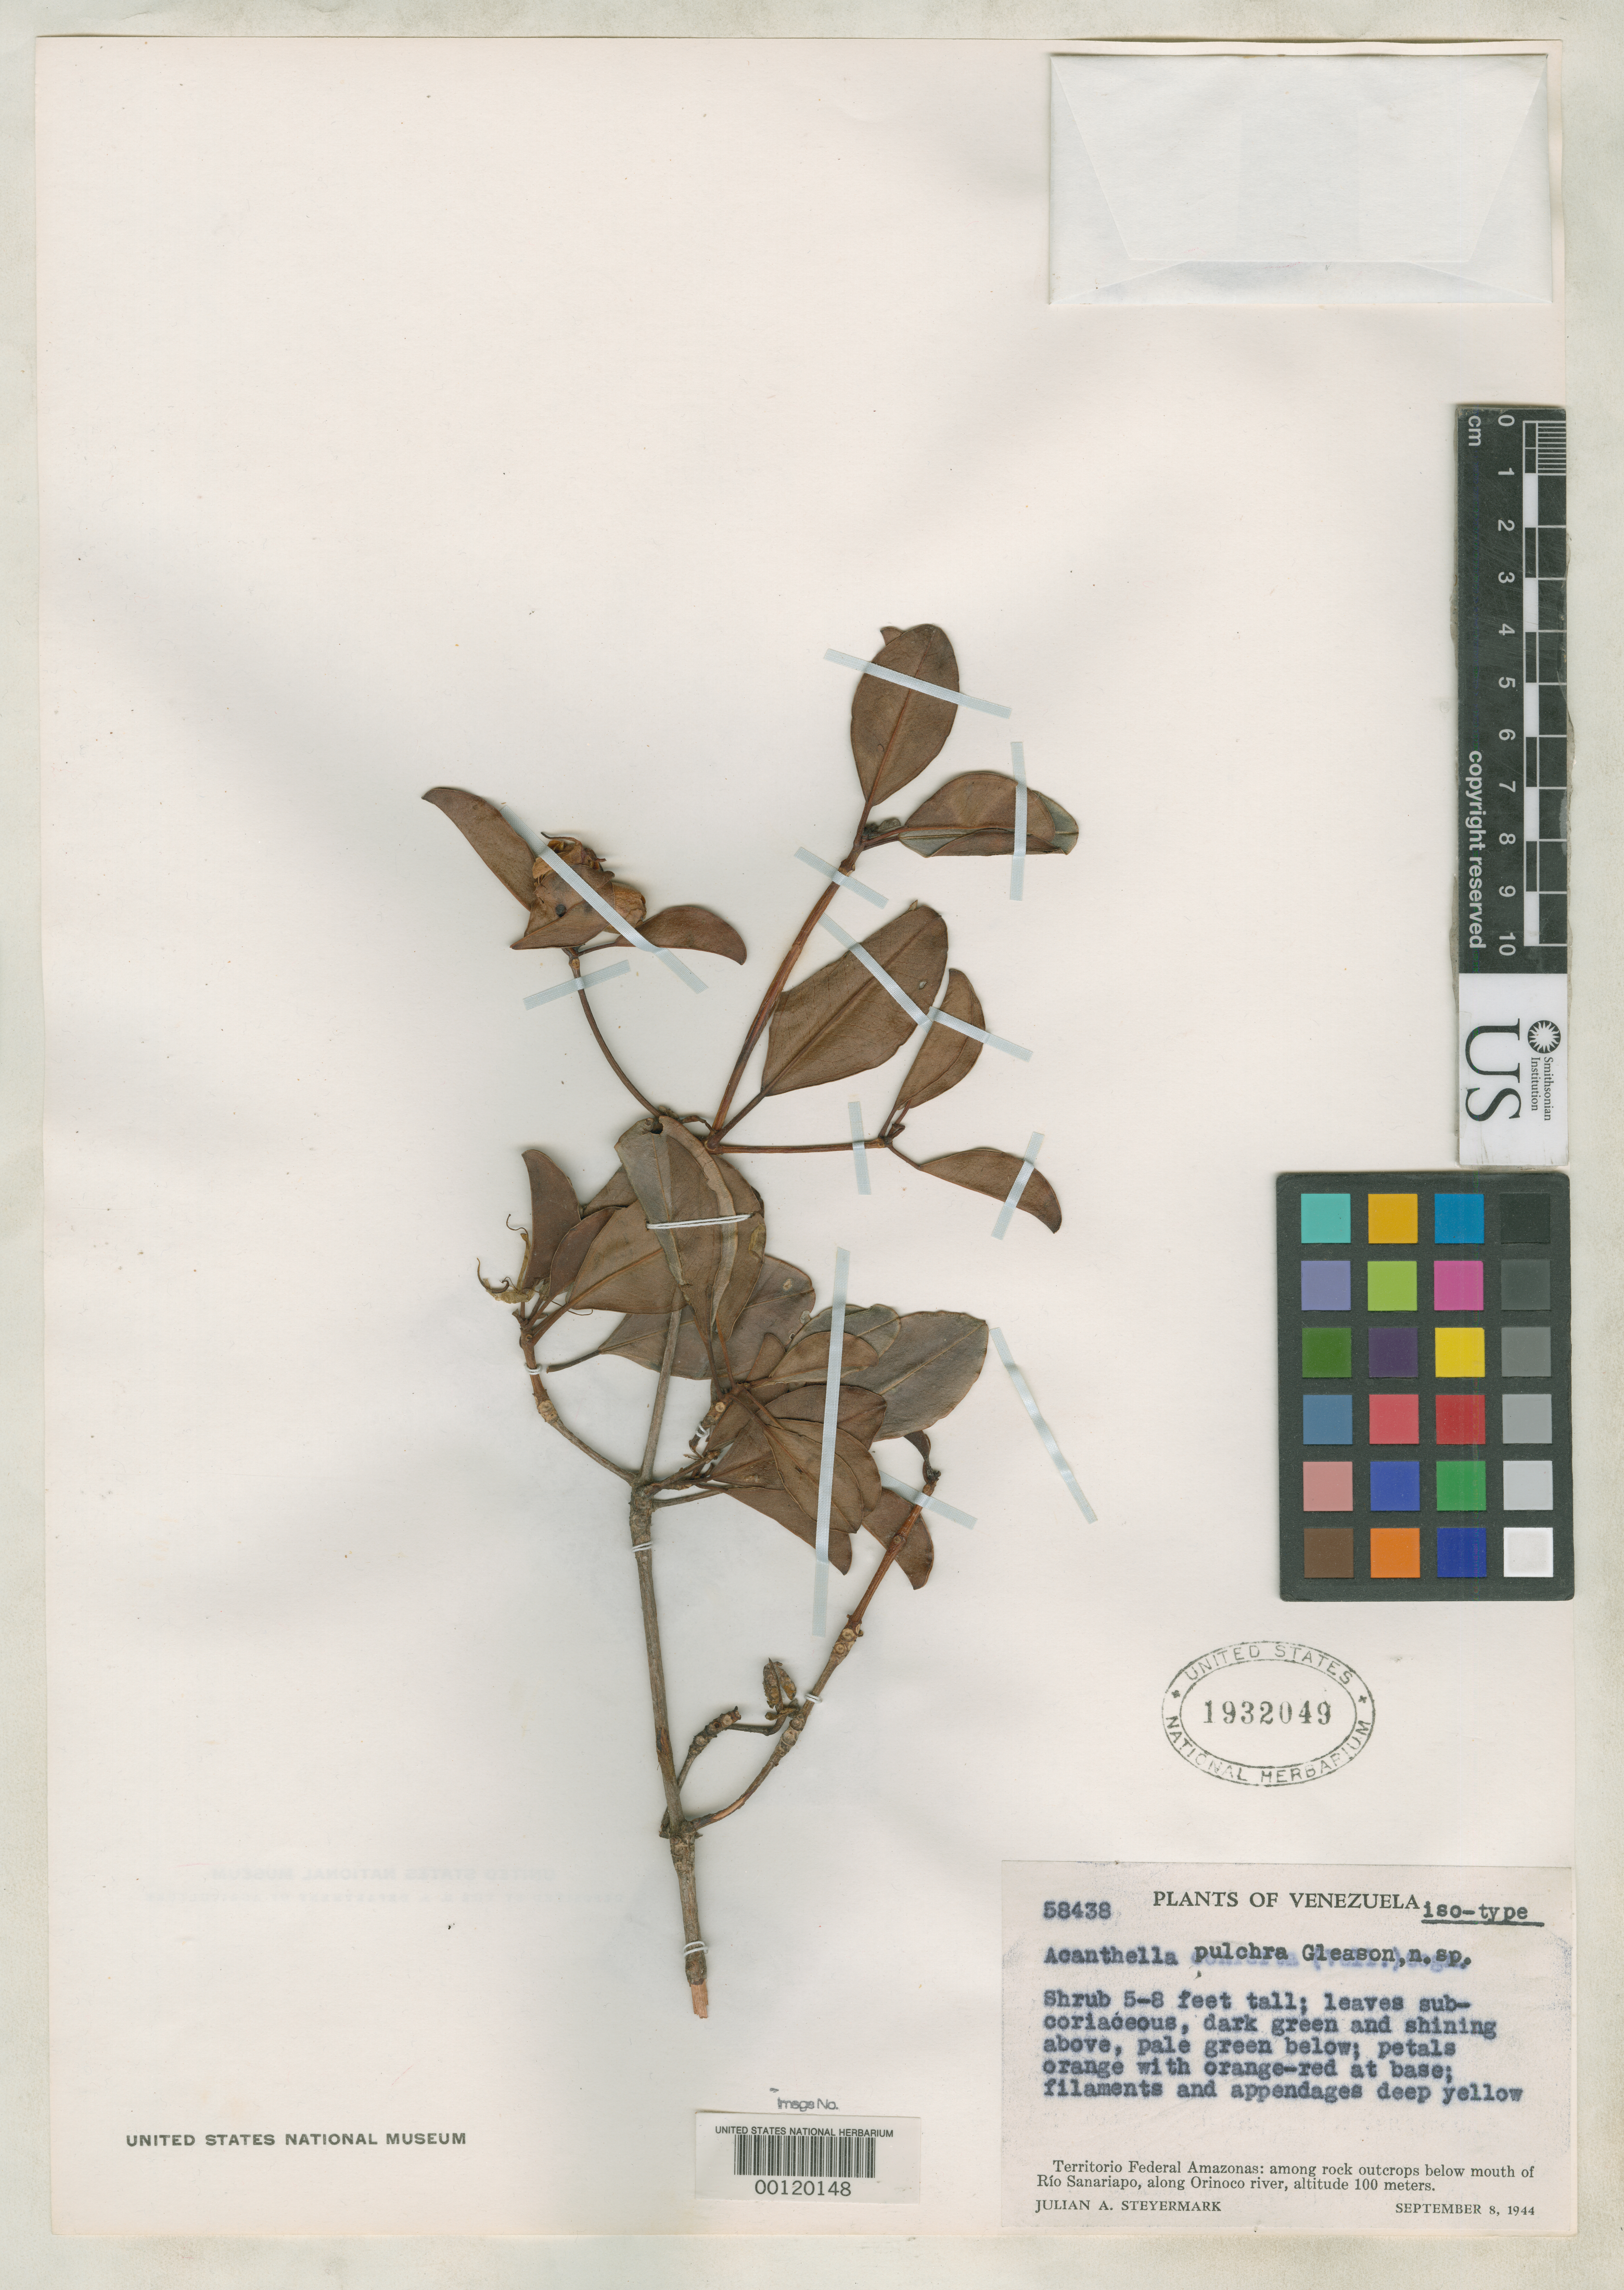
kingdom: Plantae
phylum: Tracheophyta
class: Magnoliopsida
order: Myrtales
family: Melastomataceae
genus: Acanthella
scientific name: Acanthella pulchra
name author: Gleason in Steyerm.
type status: Isotype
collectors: J. Steyermark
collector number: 58438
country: Venezuela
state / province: Amazonas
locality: Sanariapo and Orinoco Rivers.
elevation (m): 100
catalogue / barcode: US 1932049